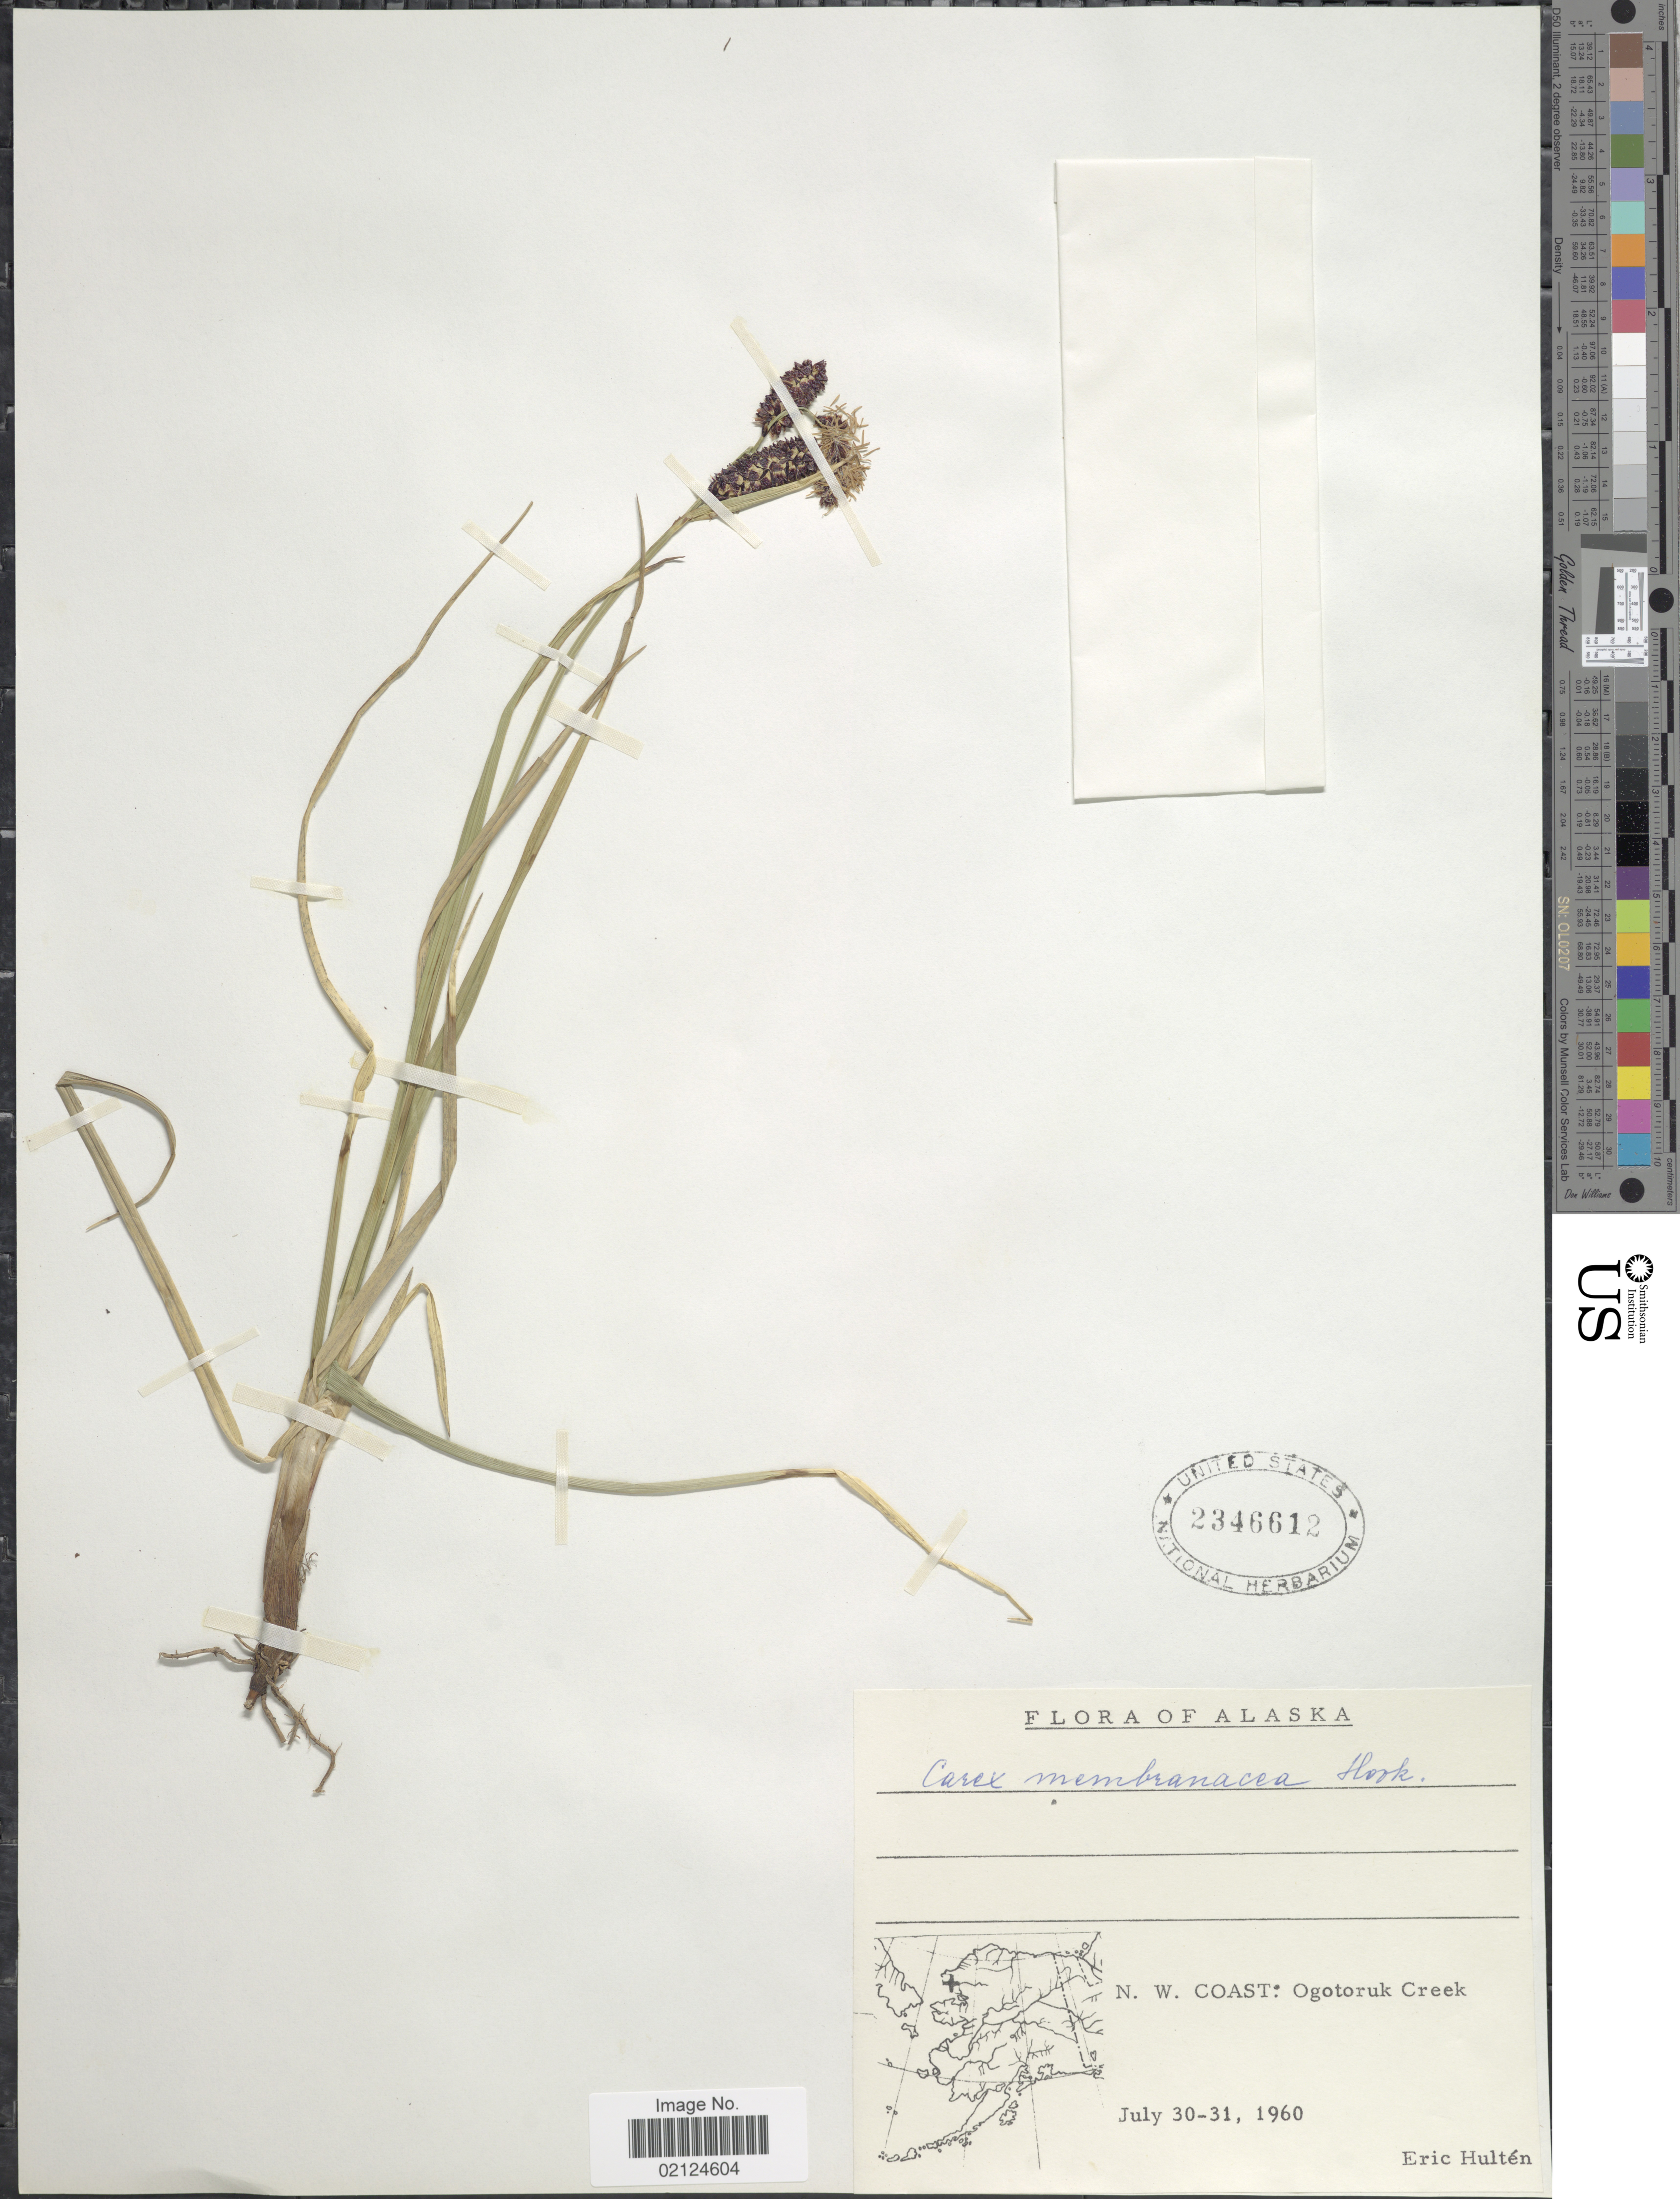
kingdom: Plantae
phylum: Tracheophyta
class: Liliopsida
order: Poales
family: Cyperaceae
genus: Carex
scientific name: Carex membranacea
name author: Hook.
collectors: E. G. Hultén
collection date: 1960-07-30/1960-07-31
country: United States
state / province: Alaska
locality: N. W. Coast: Ogotoruk Creek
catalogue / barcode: US 2346612